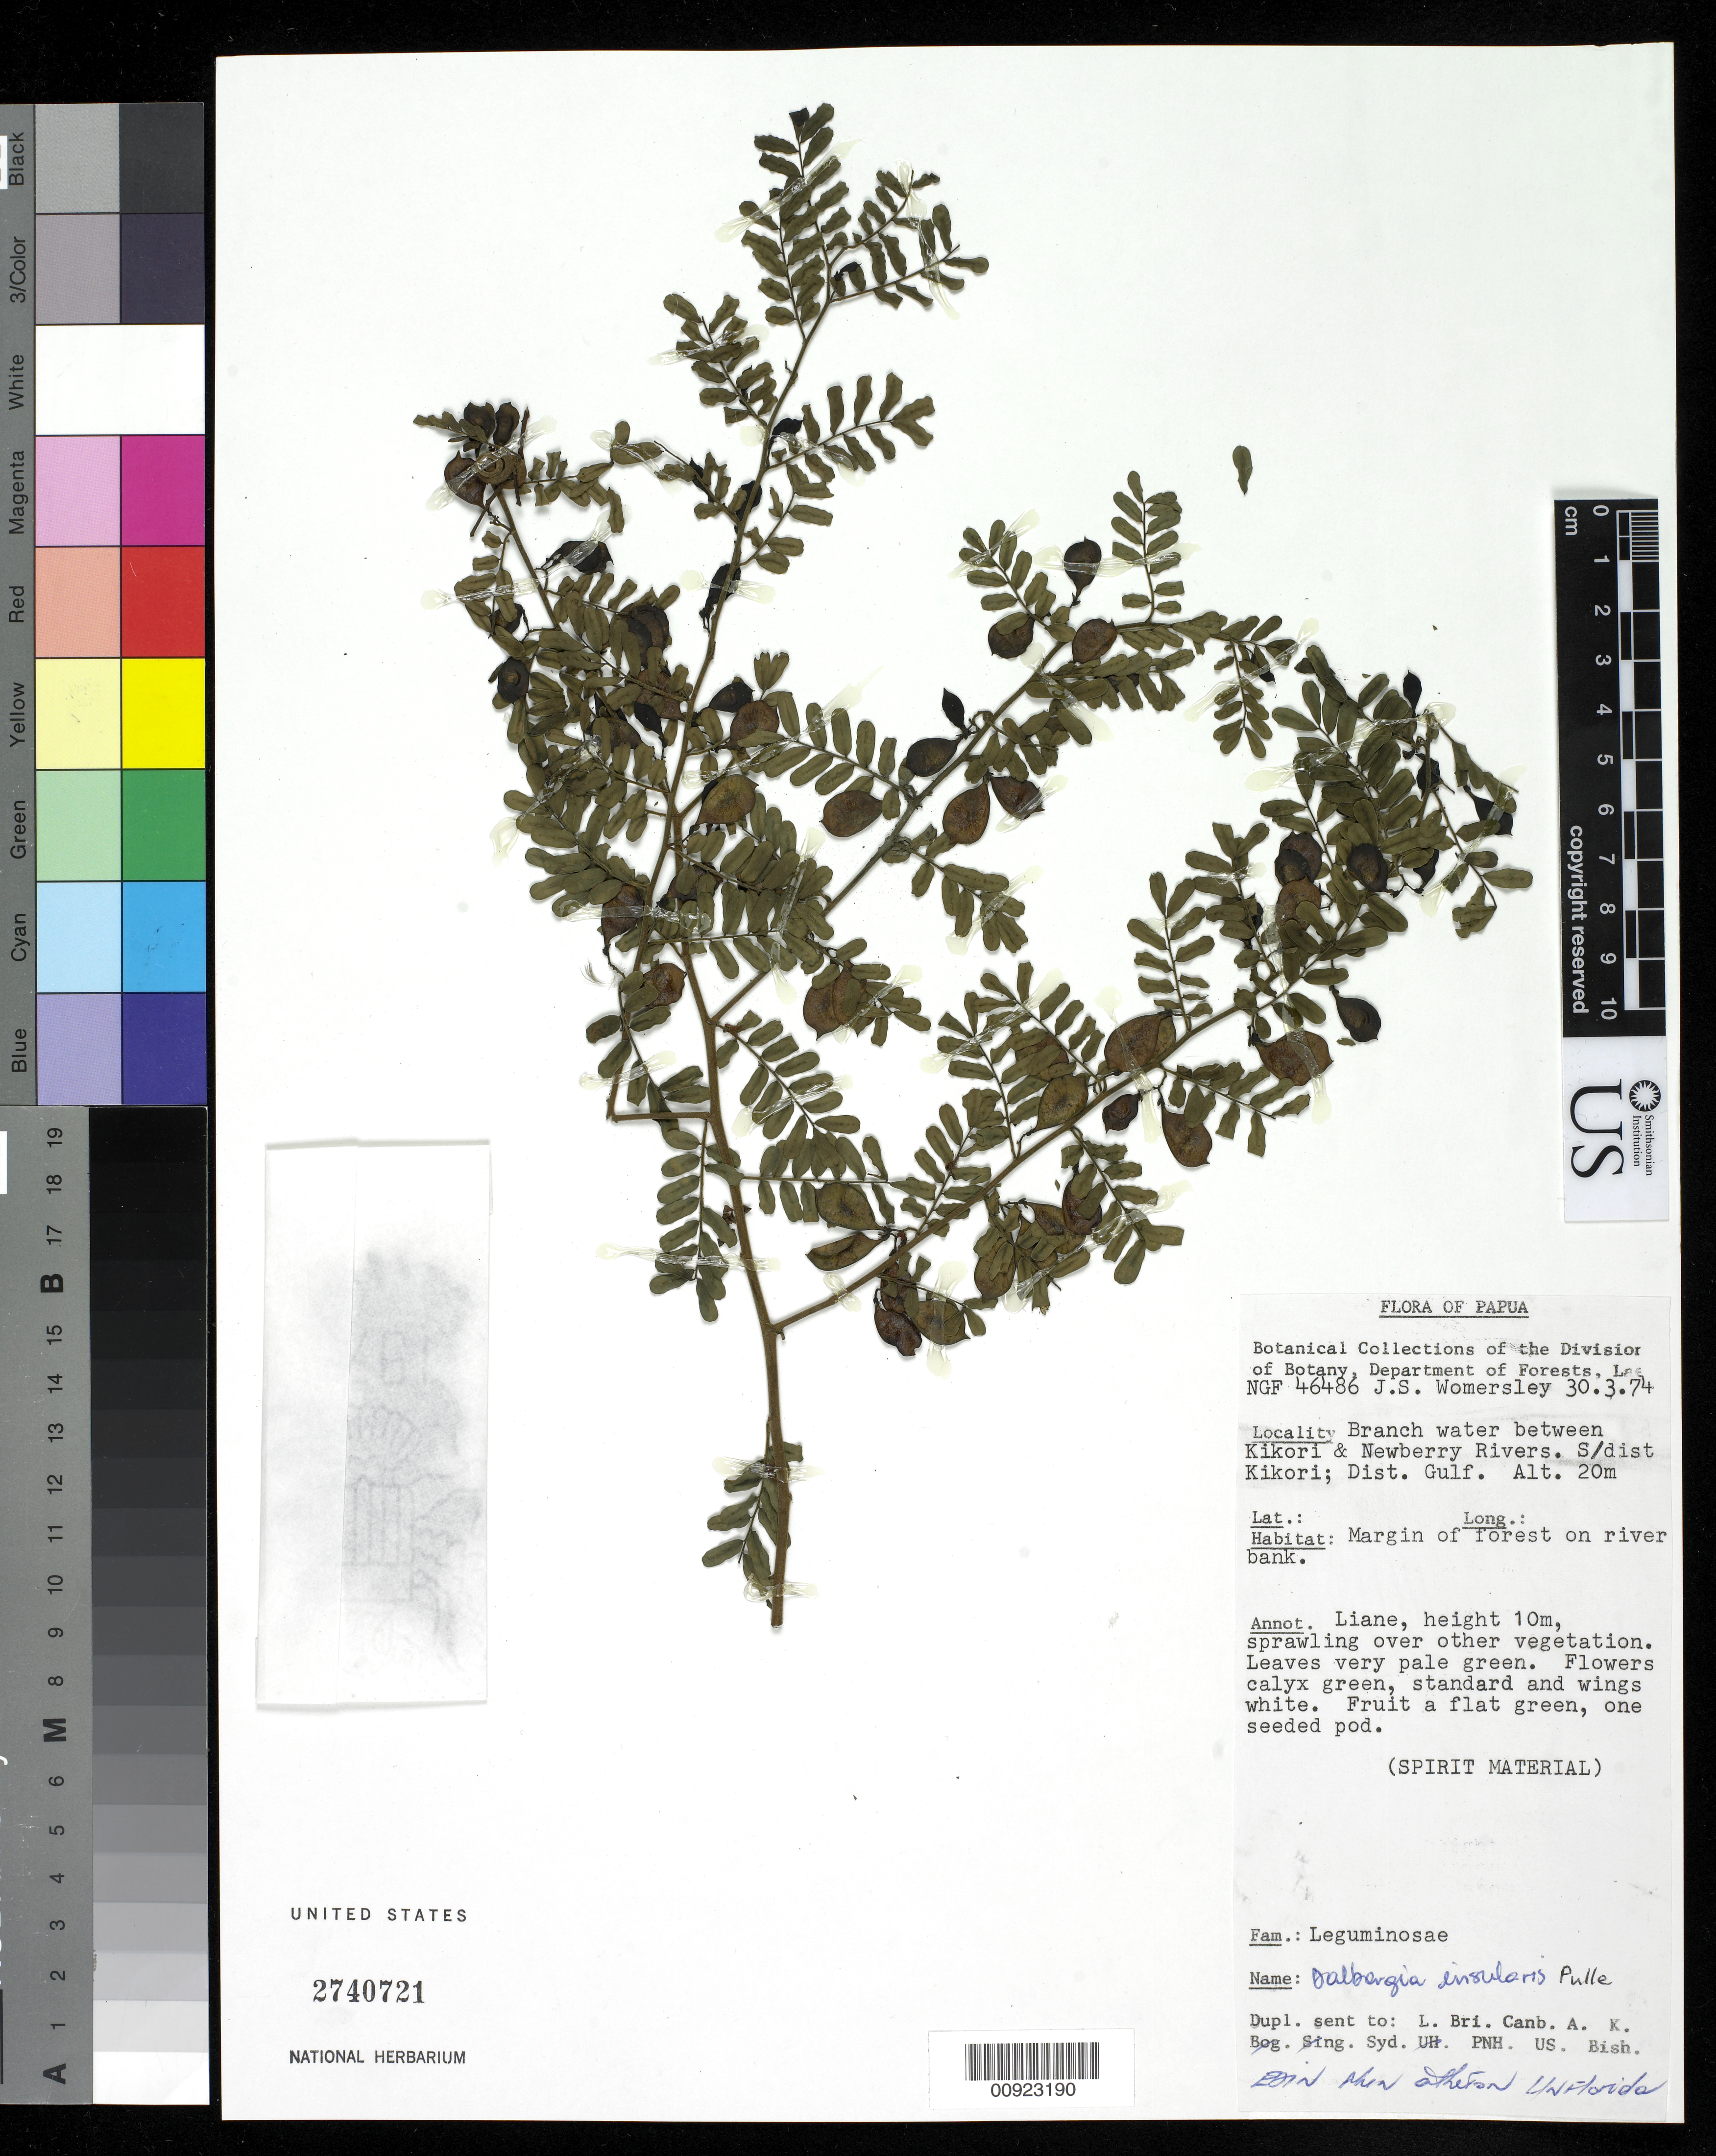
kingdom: Plantae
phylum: Tracheophyta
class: Magnoliopsida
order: Fabales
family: Fabaceae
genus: Dalbergia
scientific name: Dalbergia insularis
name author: Pulle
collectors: J. S. Womersley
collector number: NGF 46486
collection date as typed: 30 Mar 1974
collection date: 1974-03-30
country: Papua New Guinea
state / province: Gulf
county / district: Kikori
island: New Guinea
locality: Branch water between Kikori and Newberry Rivers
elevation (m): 20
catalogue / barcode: US 2740721